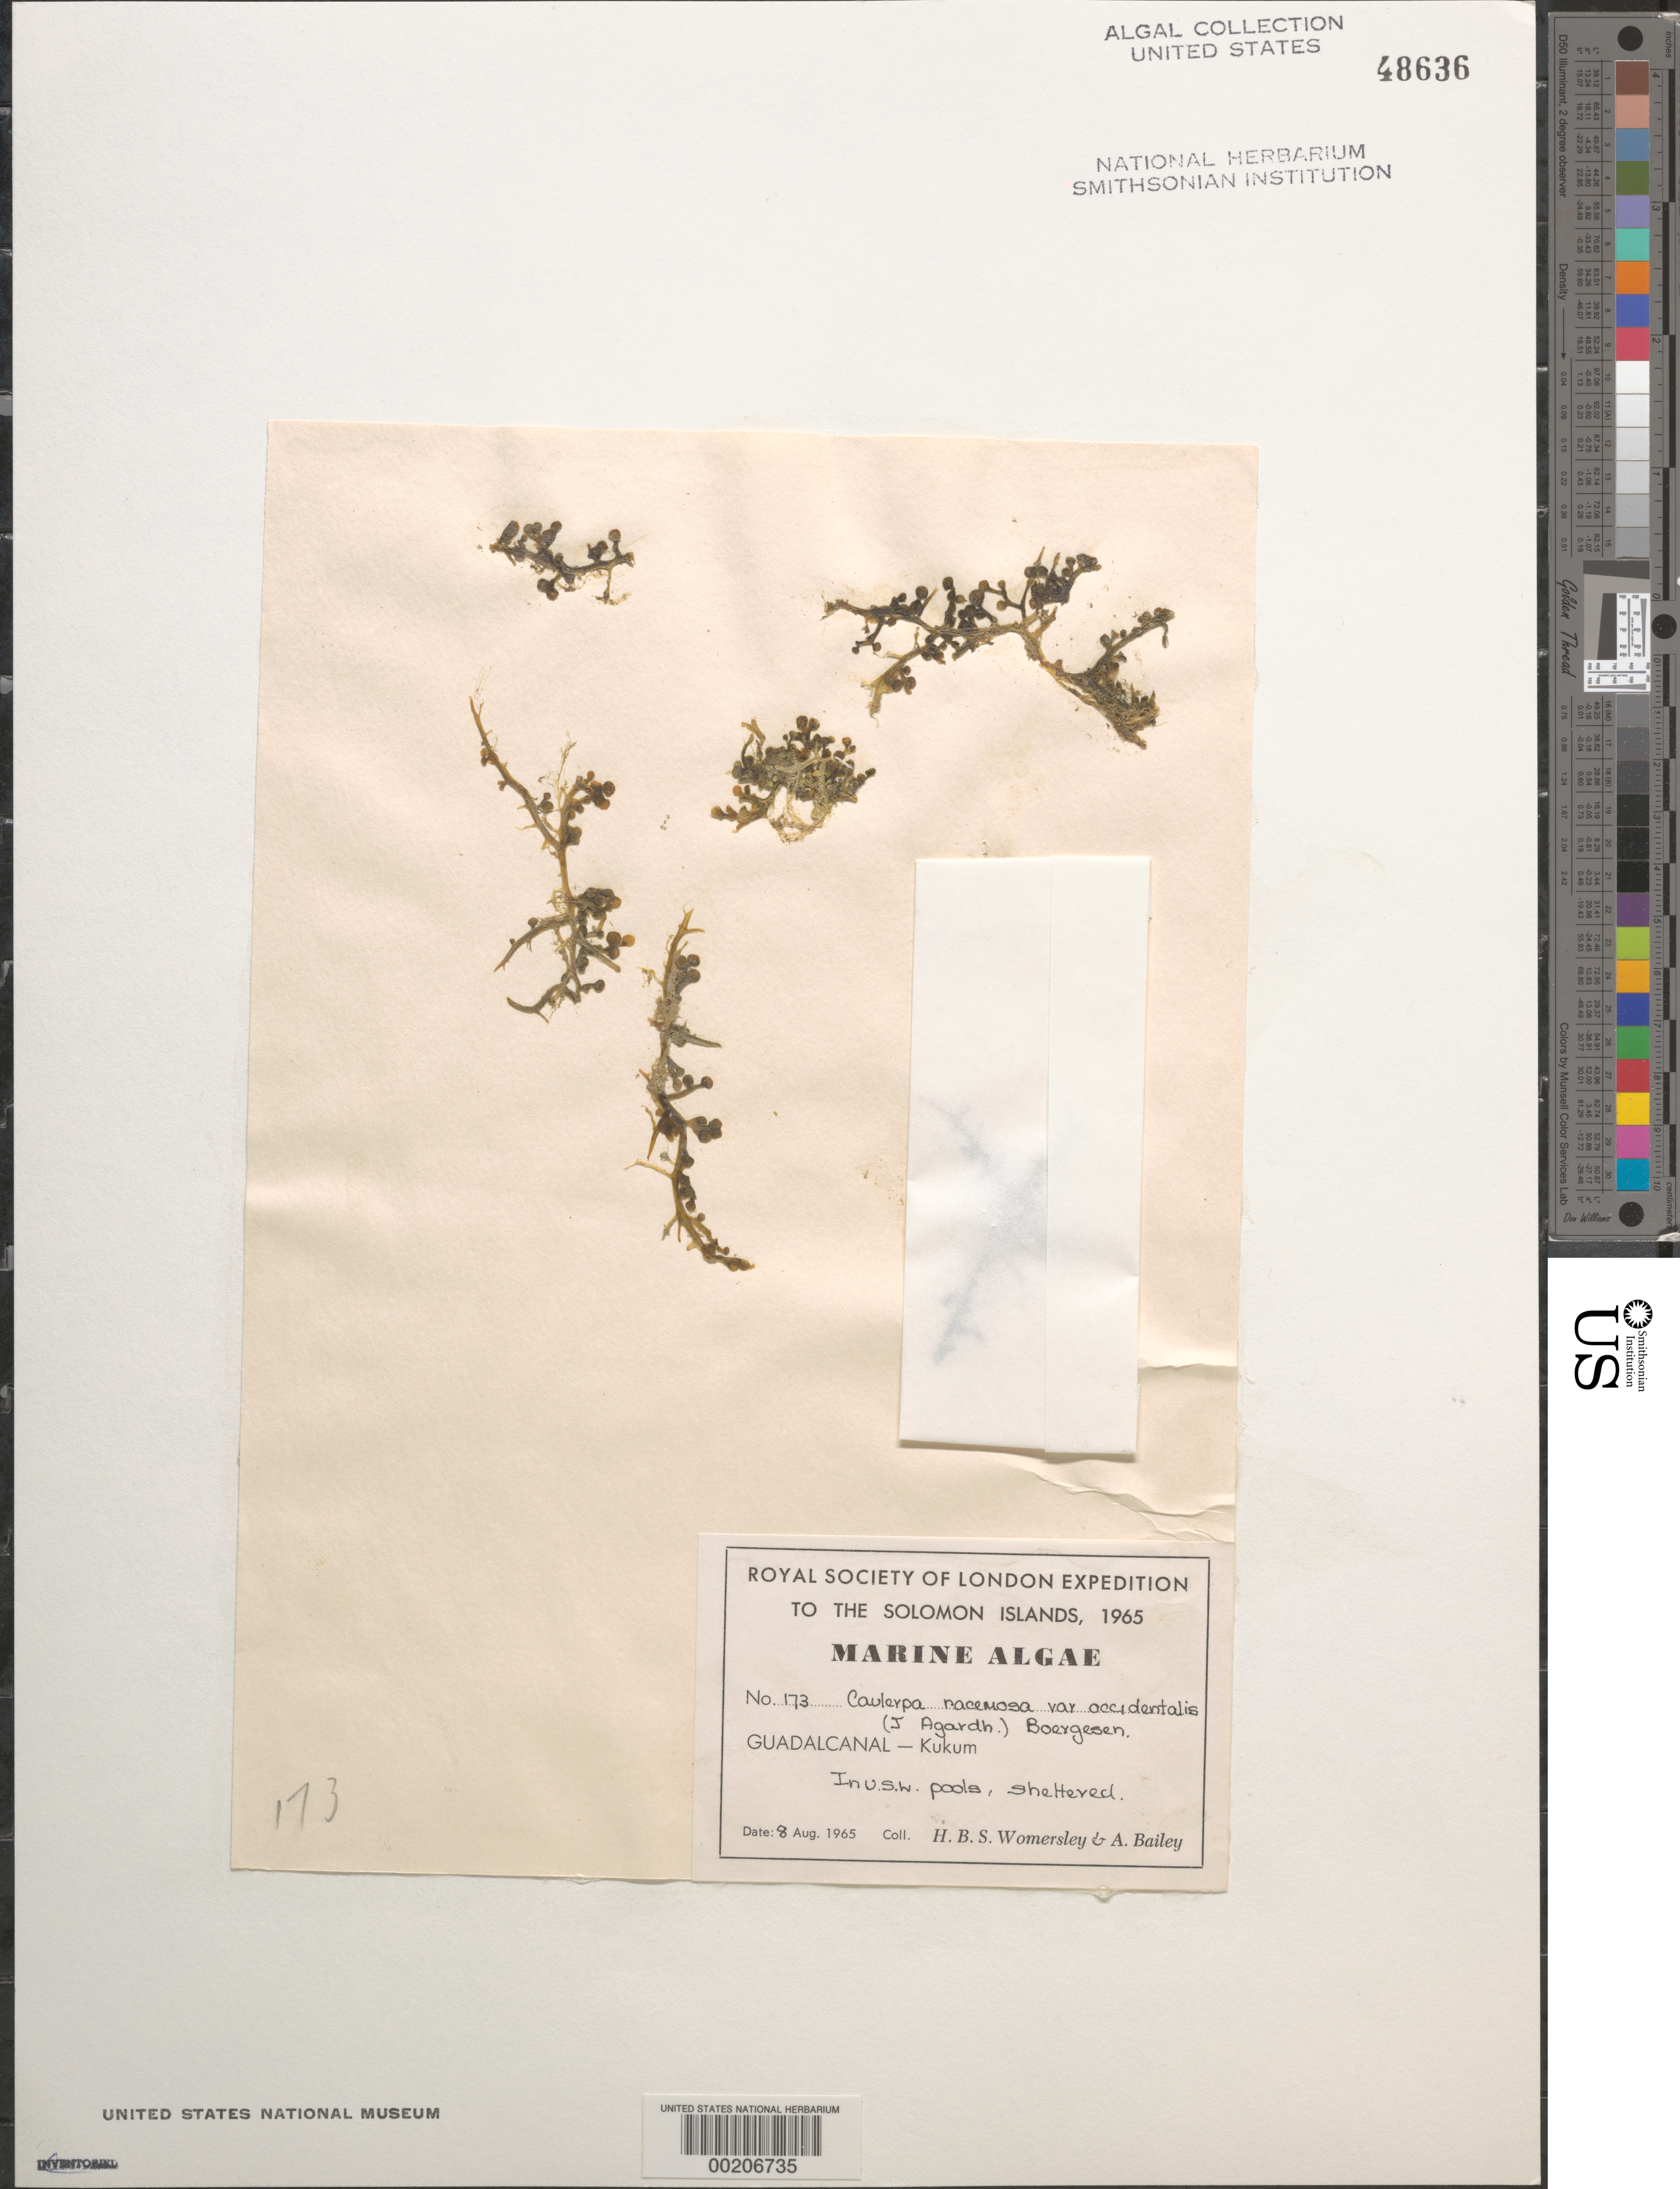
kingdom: Plantae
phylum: Chlorophyta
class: Ulvophyceae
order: Bryopsidales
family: Caulerpaceae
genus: Caulerpa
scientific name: Caulerpa racemosa var. occidentalis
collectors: H. B. S. Womersley & A. Bailey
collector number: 173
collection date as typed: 08 Aug 1965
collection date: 1965-08-08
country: Solomon Islands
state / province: Guadalcanal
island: Guadalcanal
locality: Kukum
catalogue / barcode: US 48636